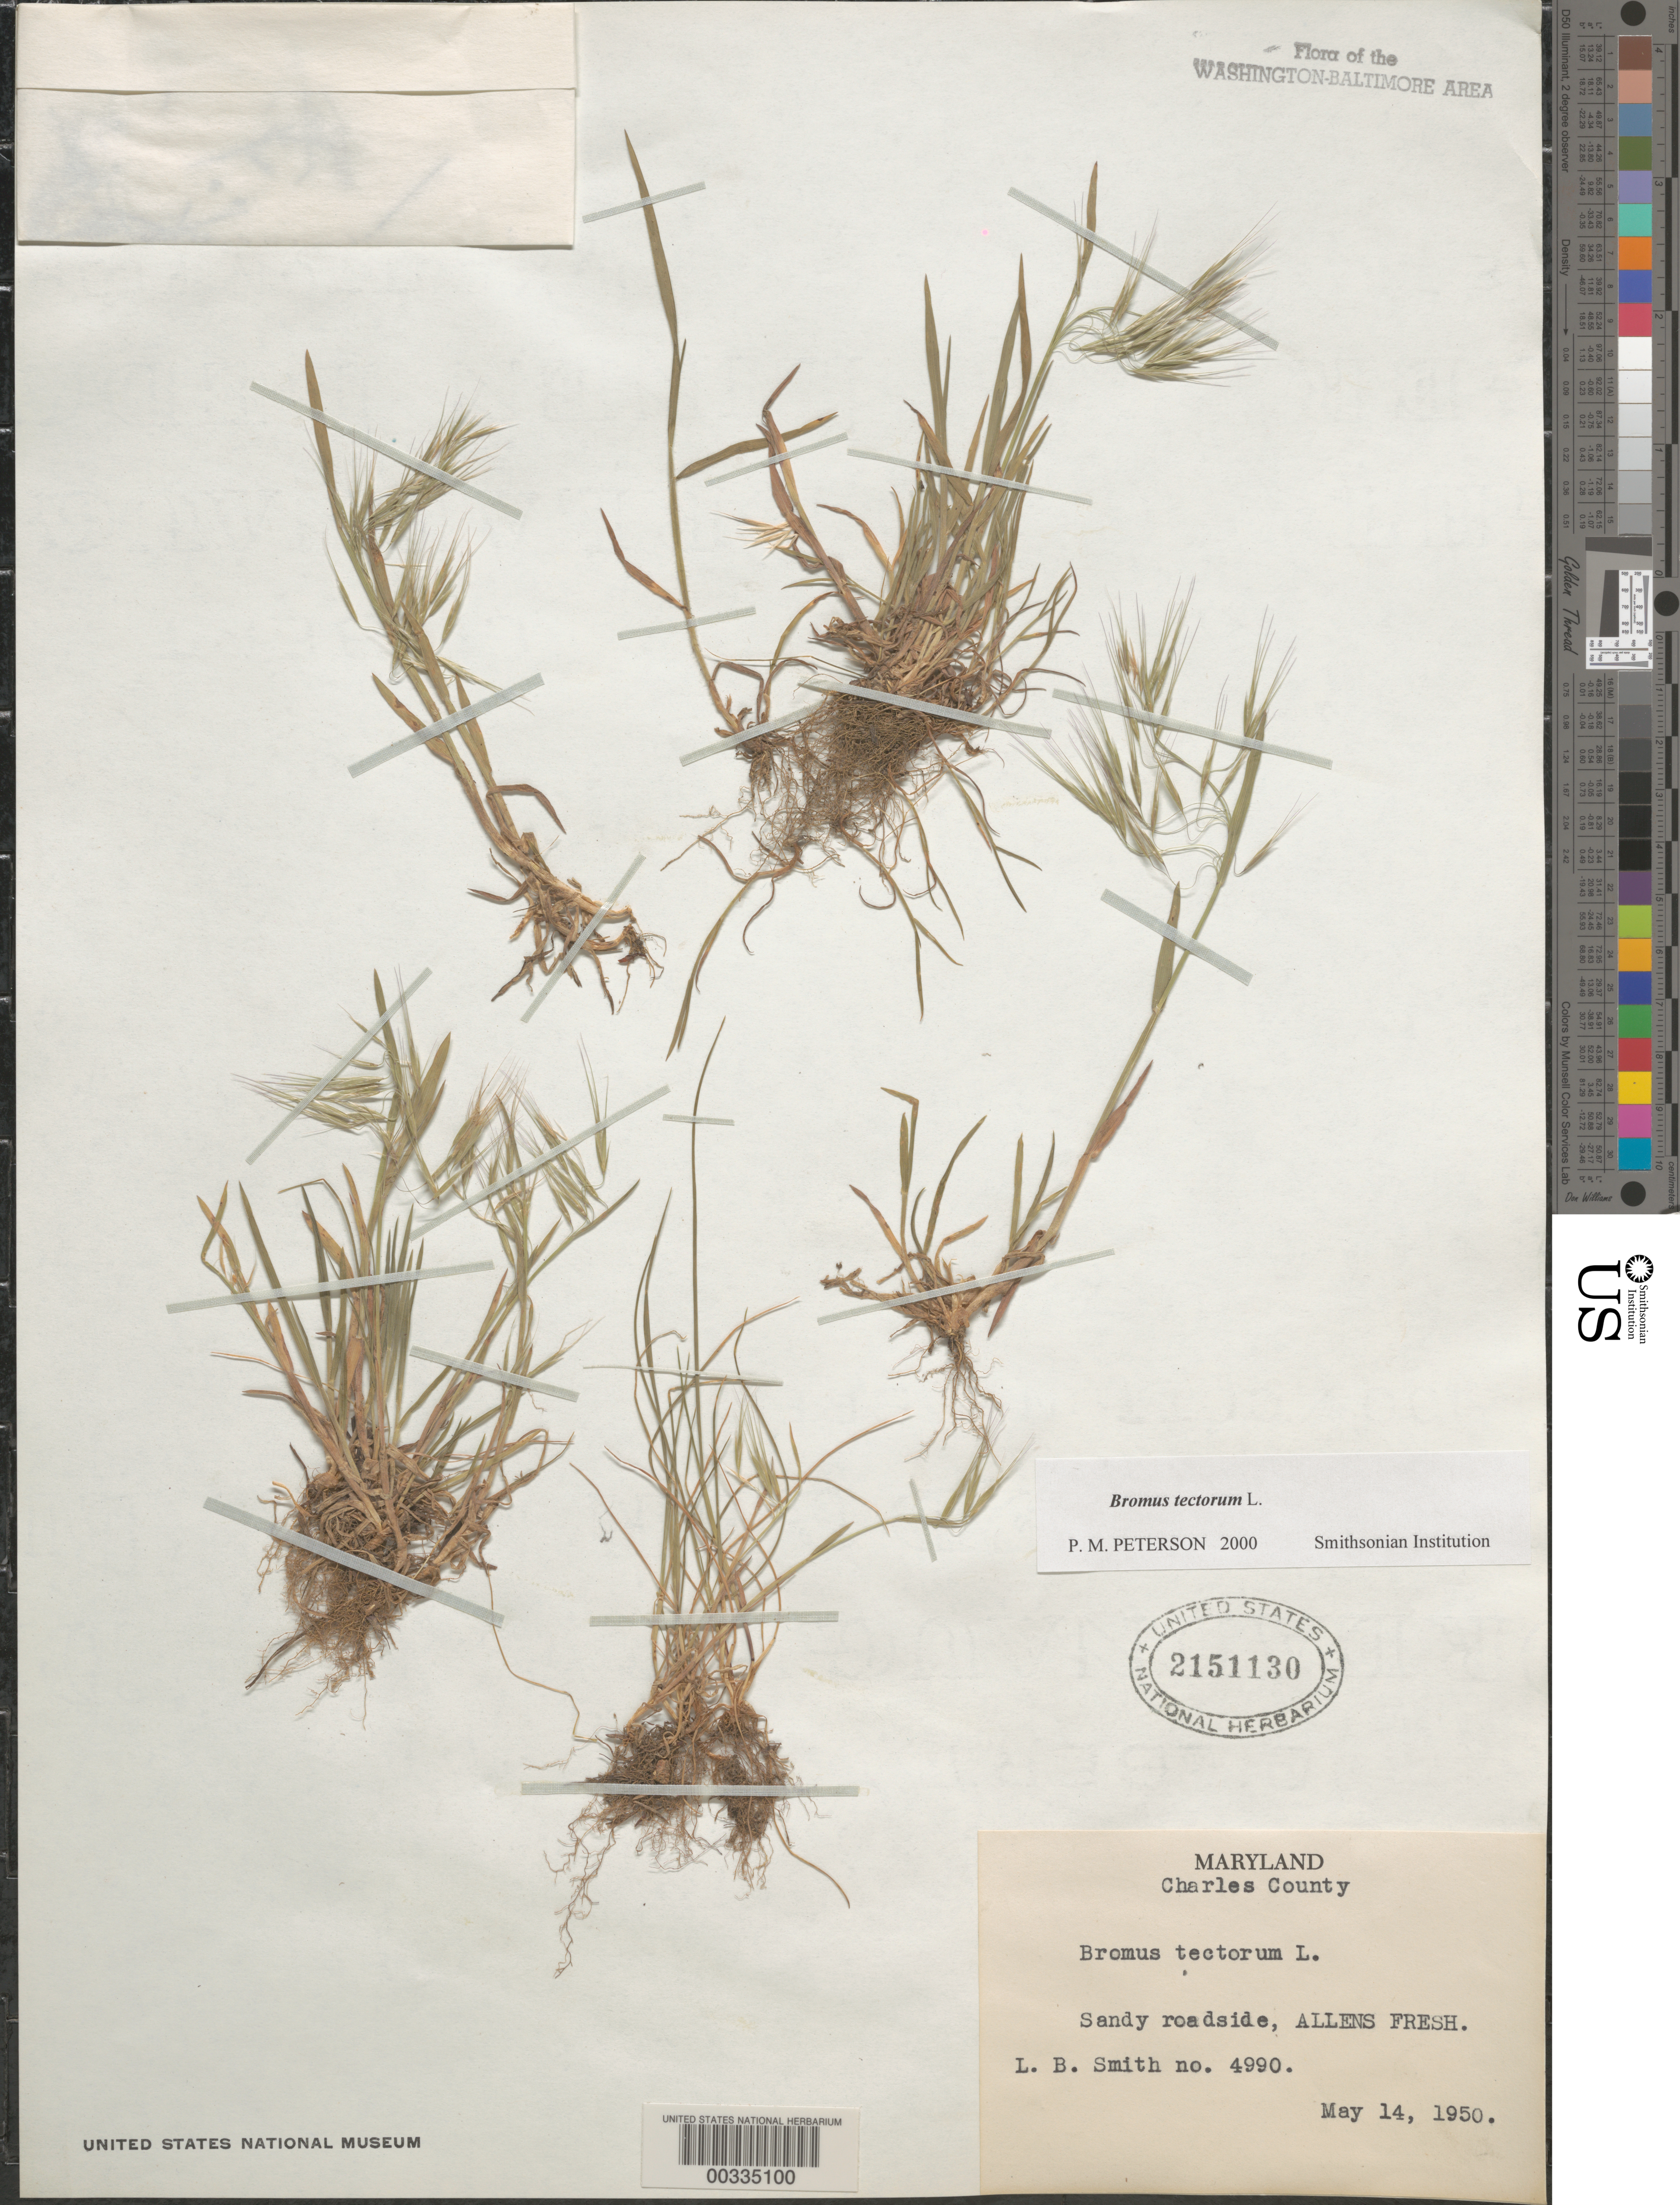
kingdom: Plantae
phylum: Tracheophyta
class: Liliopsida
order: Poales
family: Poaceae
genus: Bromus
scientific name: Bromus tectorum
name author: L.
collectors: L. Smith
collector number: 4990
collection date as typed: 14 May 1950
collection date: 1950-05-14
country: United States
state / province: Maryland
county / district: Charles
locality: Allens Fresh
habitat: Sandy roadside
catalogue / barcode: US 2151130